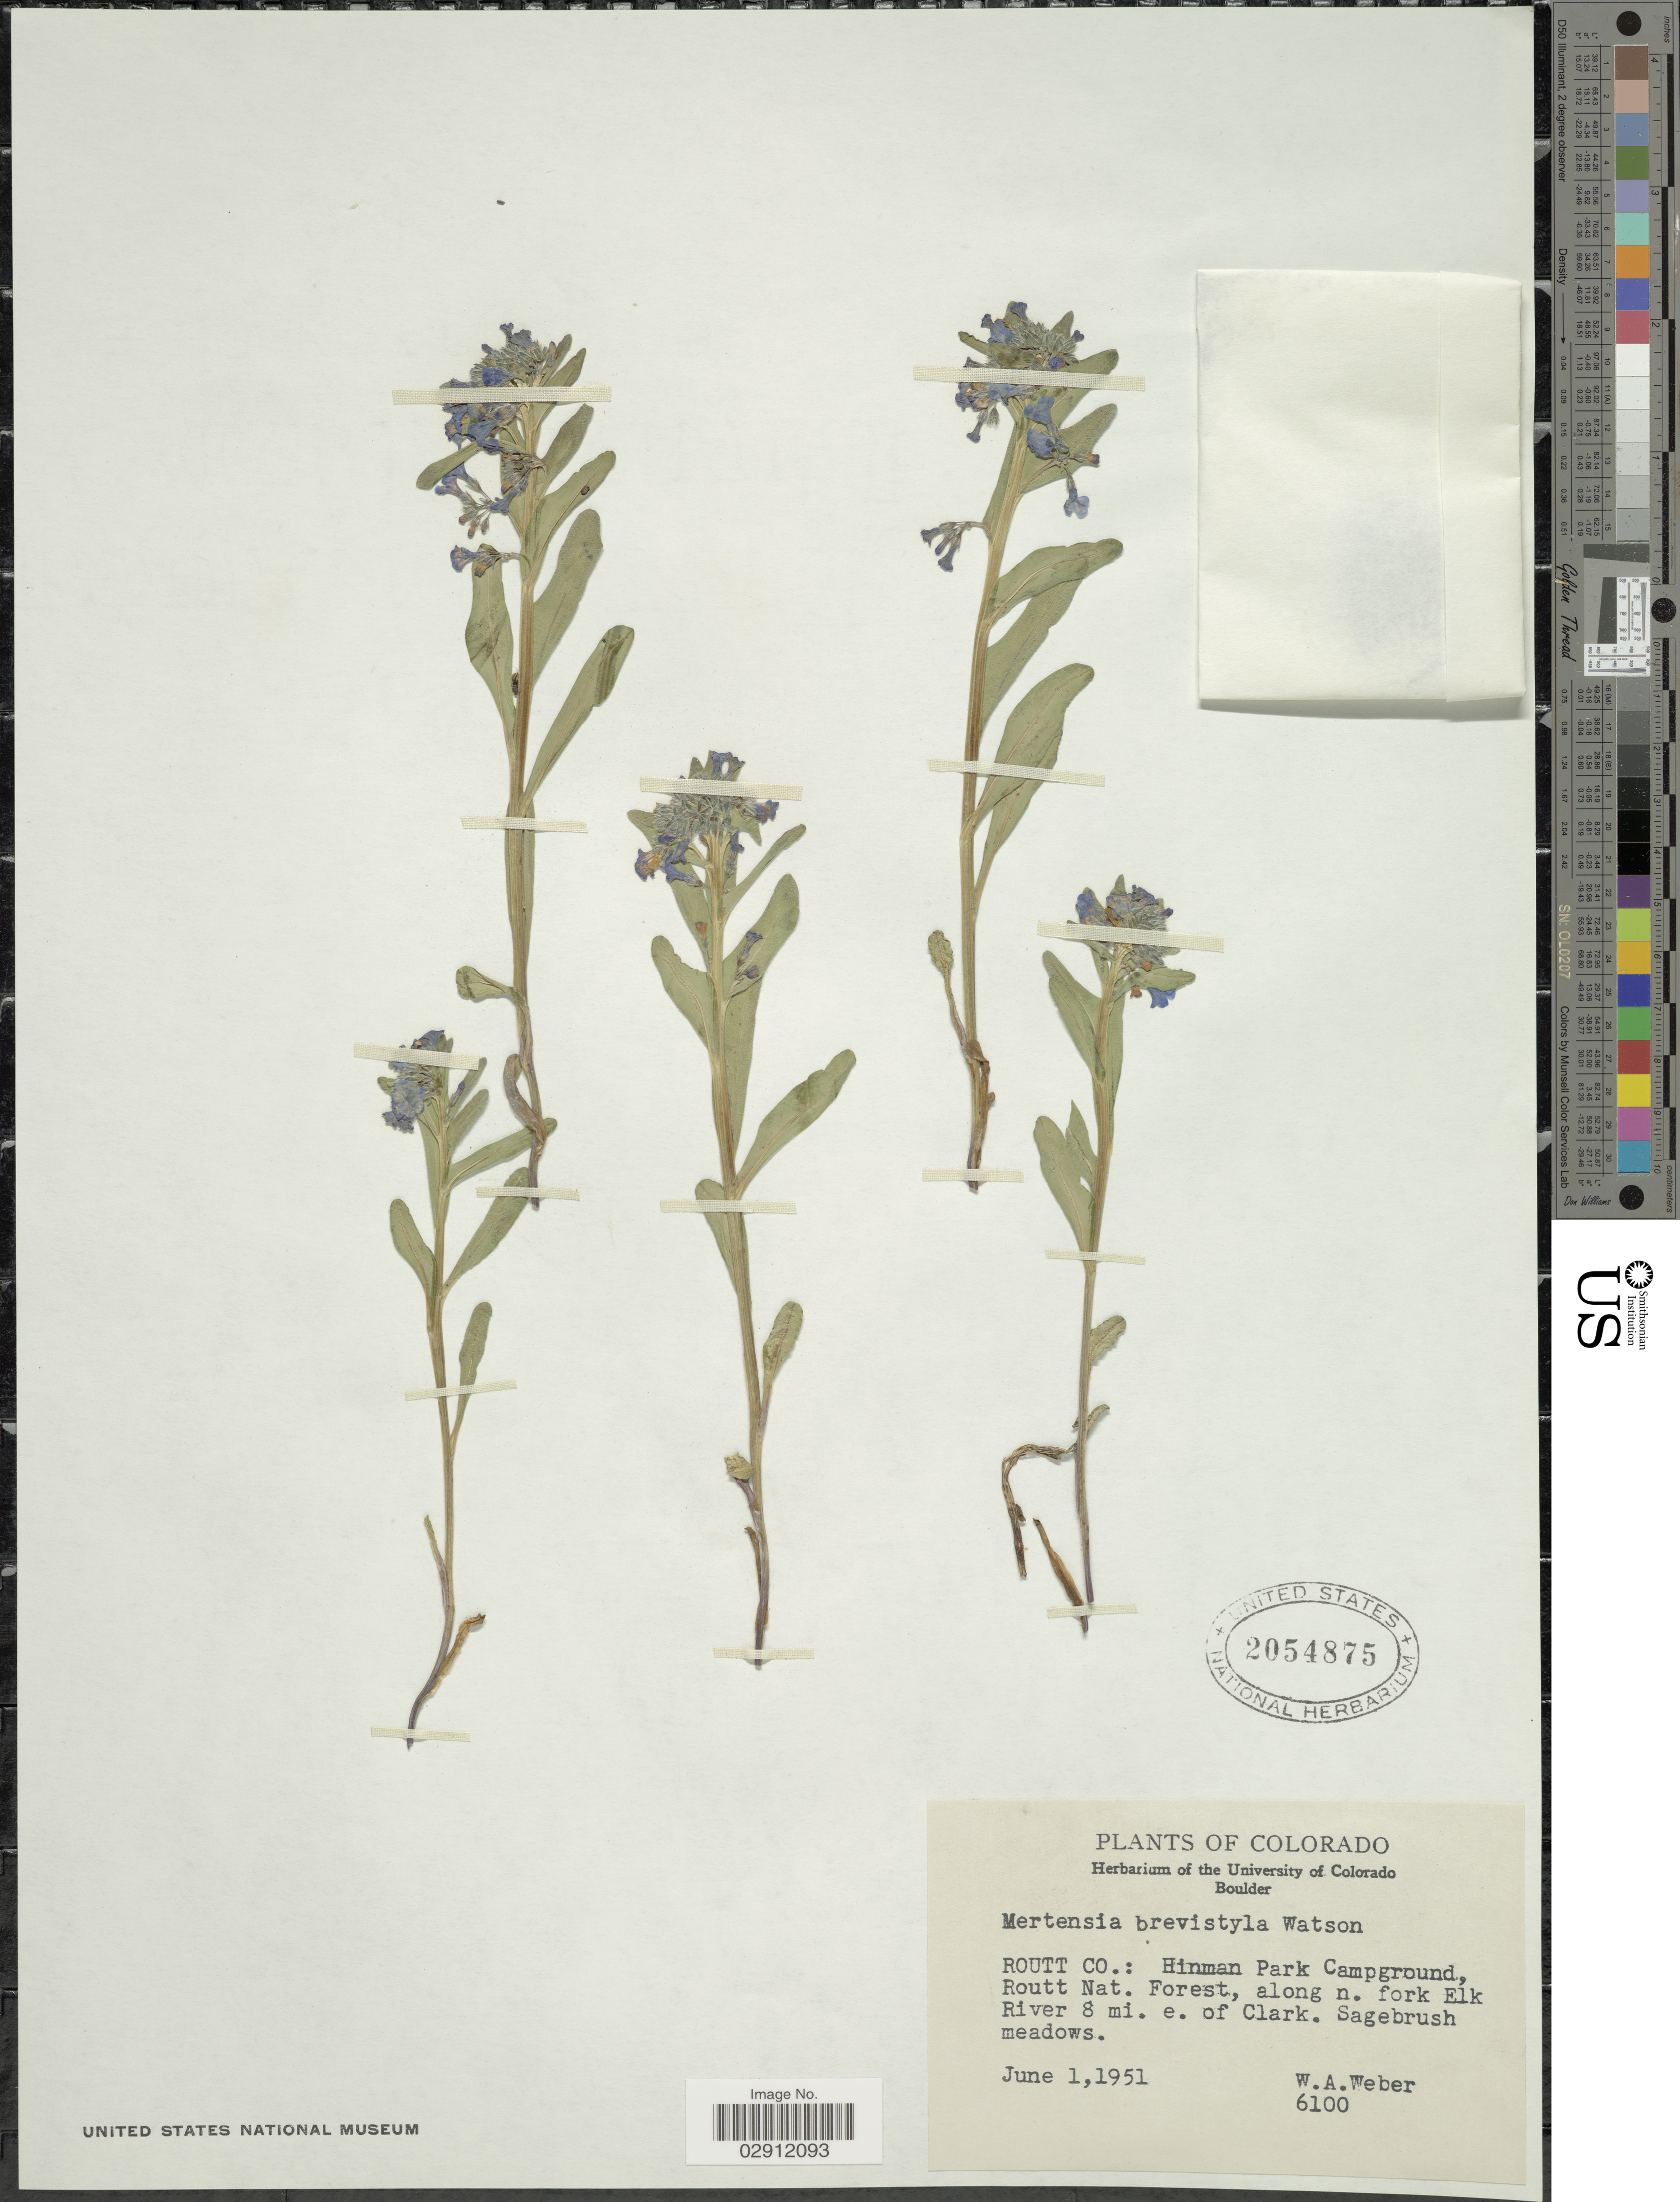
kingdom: Plantae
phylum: Tracheophyta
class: Magnoliopsida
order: Boraginales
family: Boraginaceae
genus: Mertensia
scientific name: Mertensia brevistyla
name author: S. Watson in C. King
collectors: W. A. Weber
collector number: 6100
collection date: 1951-06-01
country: United States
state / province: Colorado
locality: Routt Co.: Hinman Park Campground, Routt Nat. Forest, along n. fork Elk River 8 mi. e. of Clark.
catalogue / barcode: US 2054875